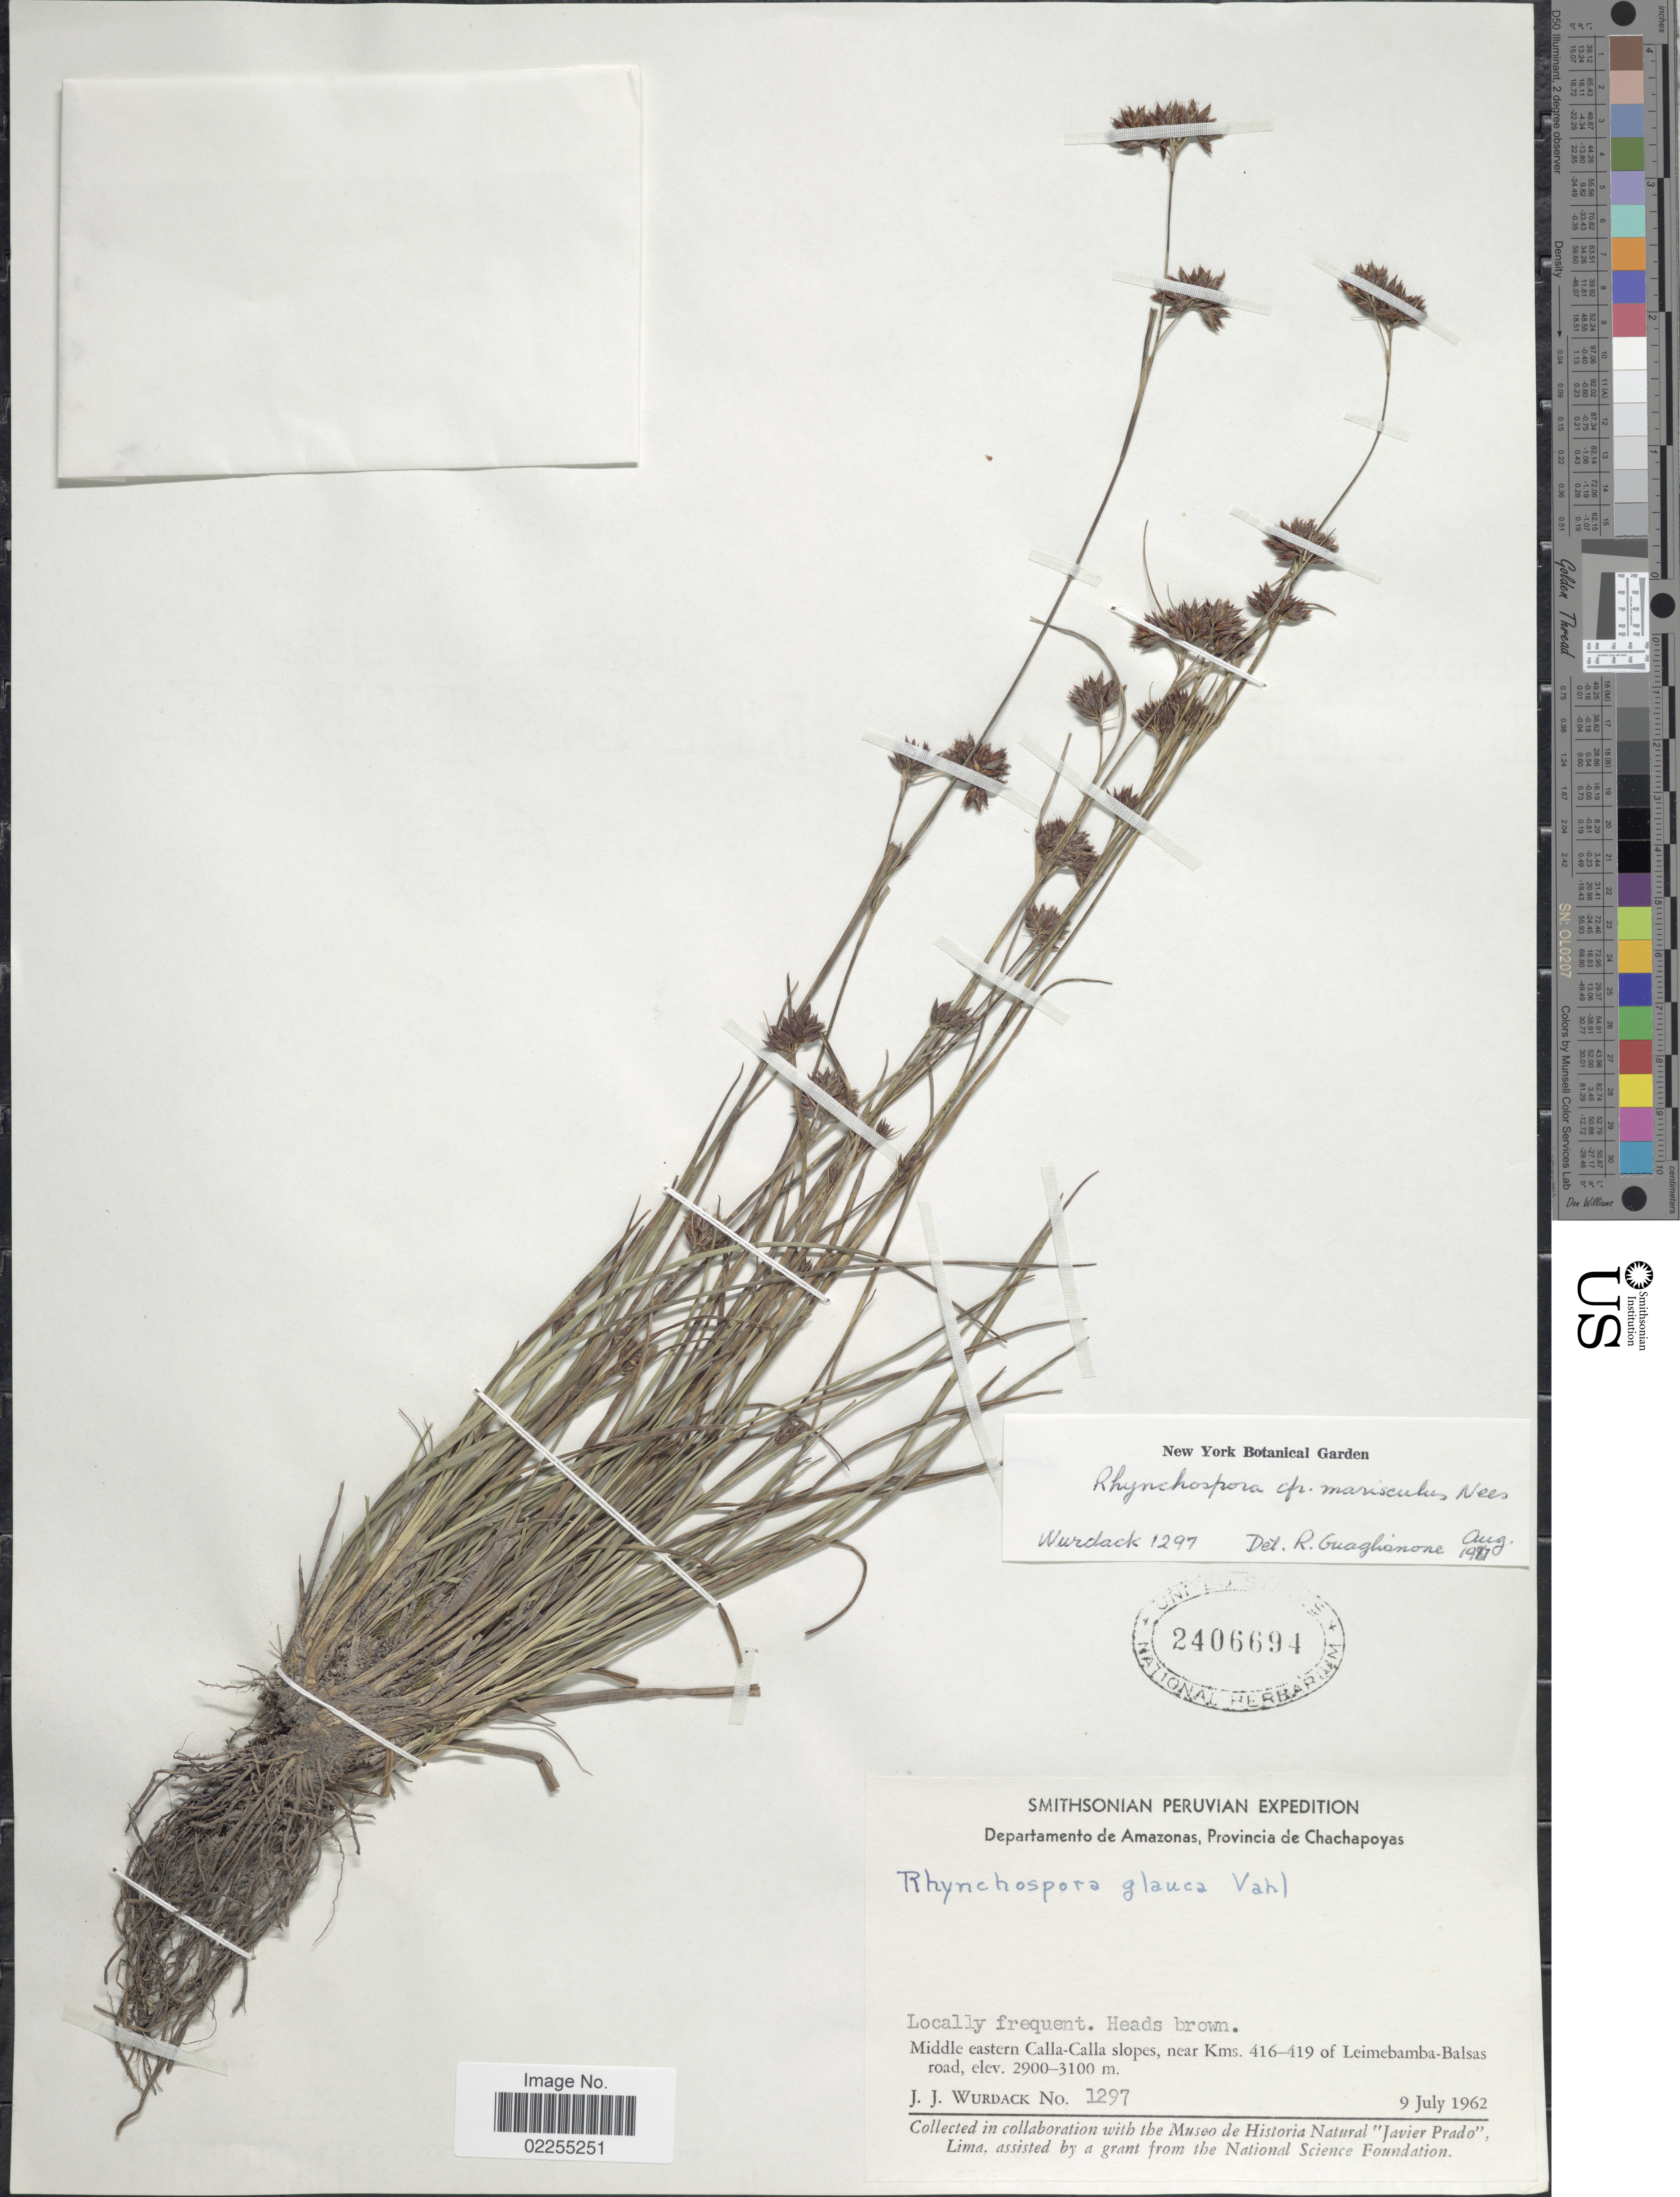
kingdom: Plantae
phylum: Tracheophyta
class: Liliopsida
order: Poales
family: Cyperaceae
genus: Rhynchospora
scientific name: Rhynchospora polyantha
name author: Steud.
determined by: Weber, P., (ICN), Universidade Federal do Rio Grande do Sul (BRAZIL)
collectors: J. J. Wurdack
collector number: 1297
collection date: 1962-07-09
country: Peru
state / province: Amazonas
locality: Departamento de Amazonas, Provincia de Chachapoyas. Middle eastern Calla-Calla slopes, near Kms. 416-419 of Leimebamba-Balsas road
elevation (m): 2900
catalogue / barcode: US 2406694